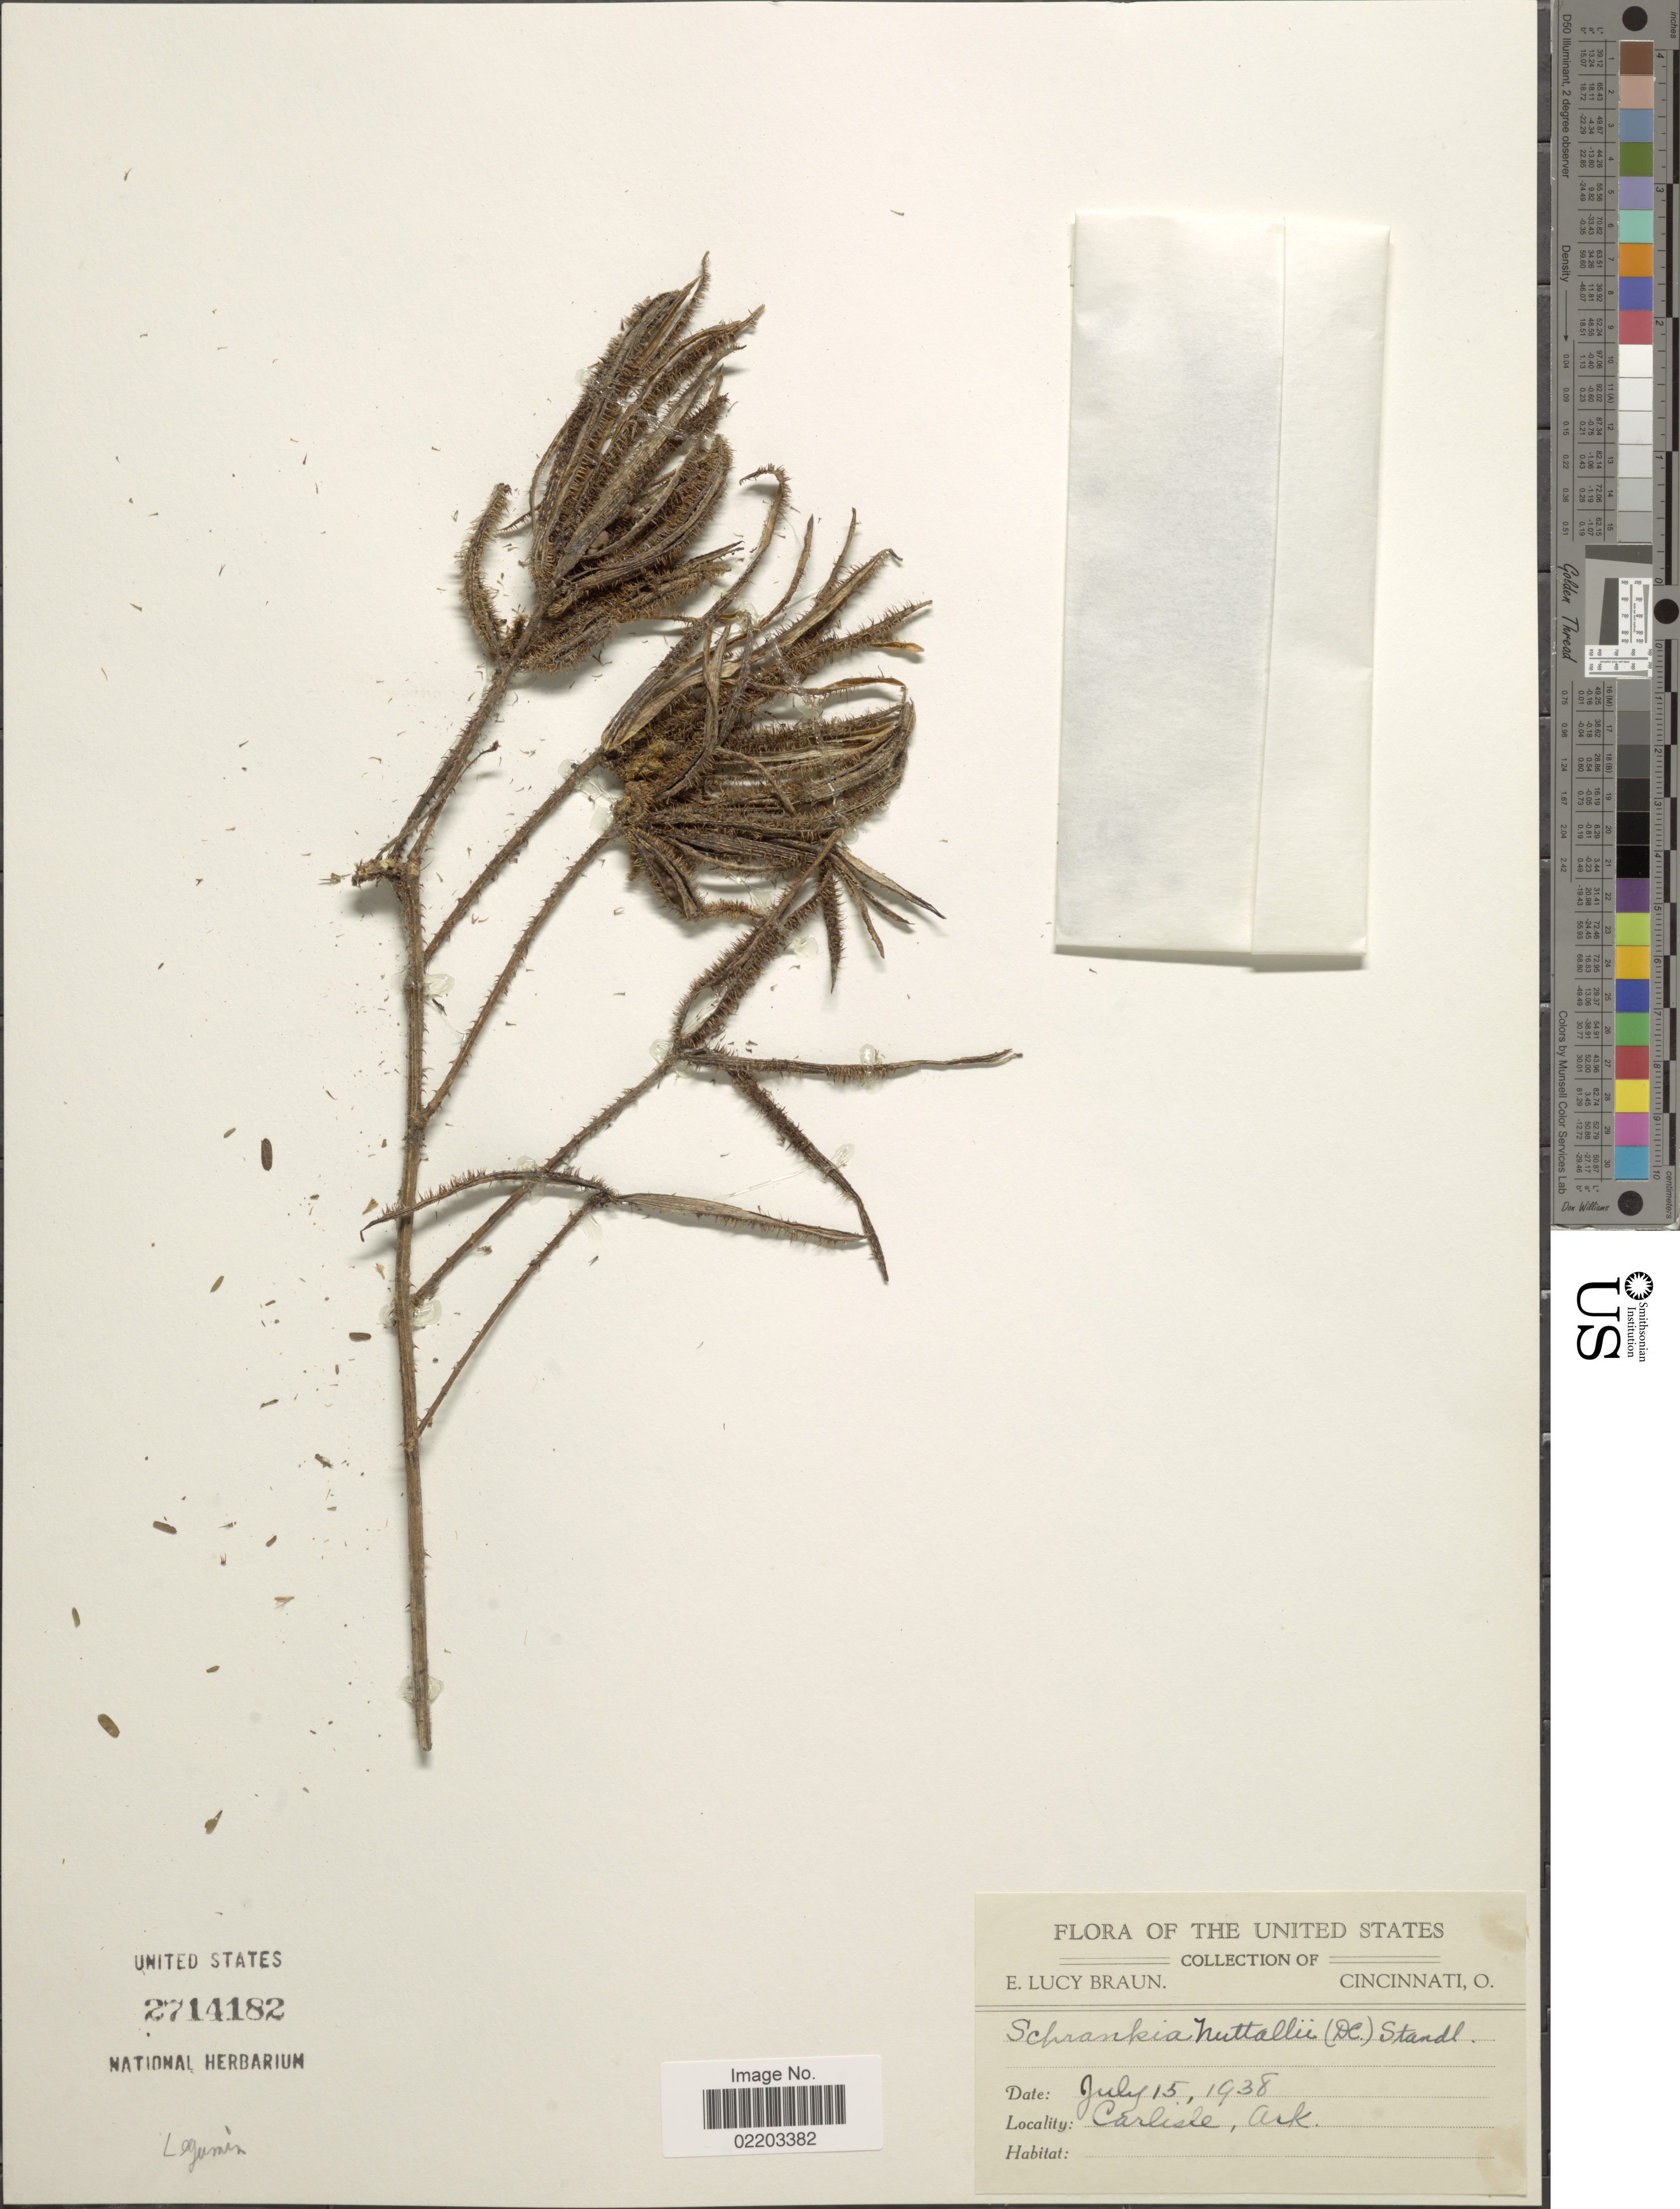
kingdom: Plantae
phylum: Tracheophyta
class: Magnoliopsida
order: Fabales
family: Fabaceae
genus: Mimosa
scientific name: Mimosa nuttallii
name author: (DC.) B.L. Turner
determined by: Strong, M. T., (US), Smithsonian Institution - National Museum of Natural History (UNITED STATES)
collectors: E. L. Braun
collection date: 1938-07-15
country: United States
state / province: Arkansas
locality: Carlisle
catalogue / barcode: US 2714182